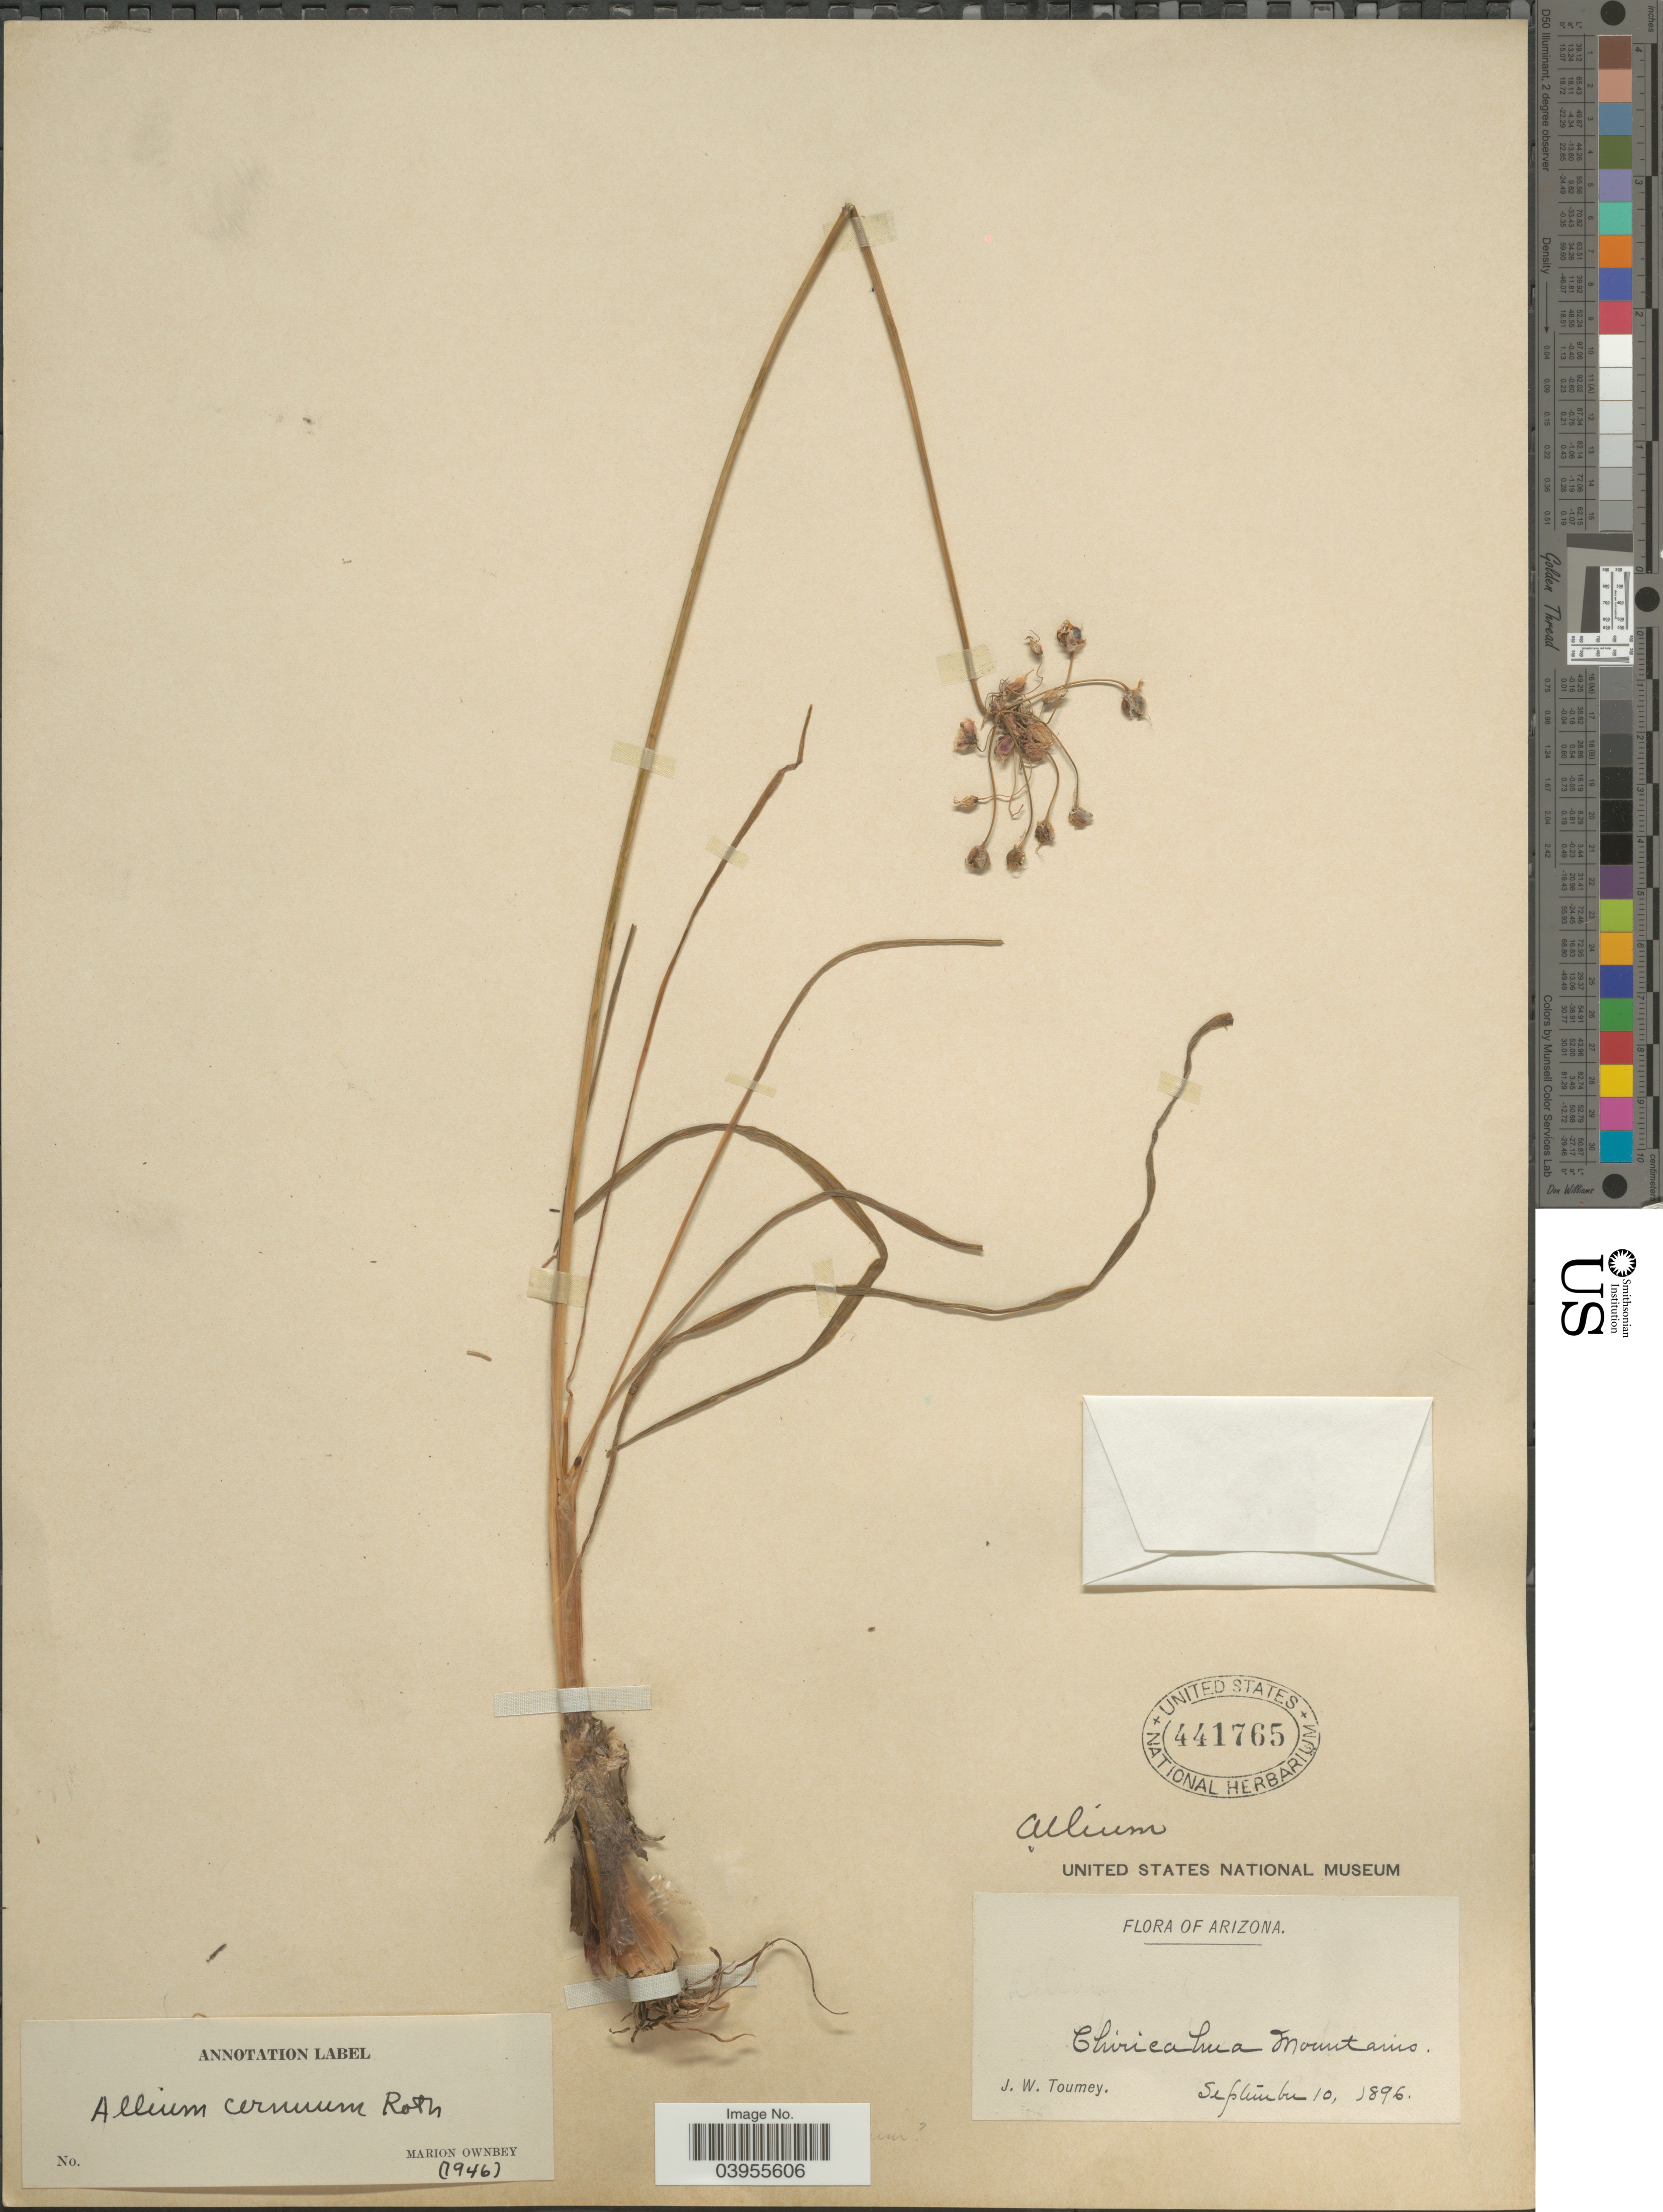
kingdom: Plantae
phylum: Tracheophyta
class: Liliopsida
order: Asparagales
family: Amaryllidaceae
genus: Allium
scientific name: Allium cernuum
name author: Roth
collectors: J. W. Toumey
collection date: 1896-09-10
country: United States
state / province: Arizona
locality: Chiricahua Mountains.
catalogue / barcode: US 441765